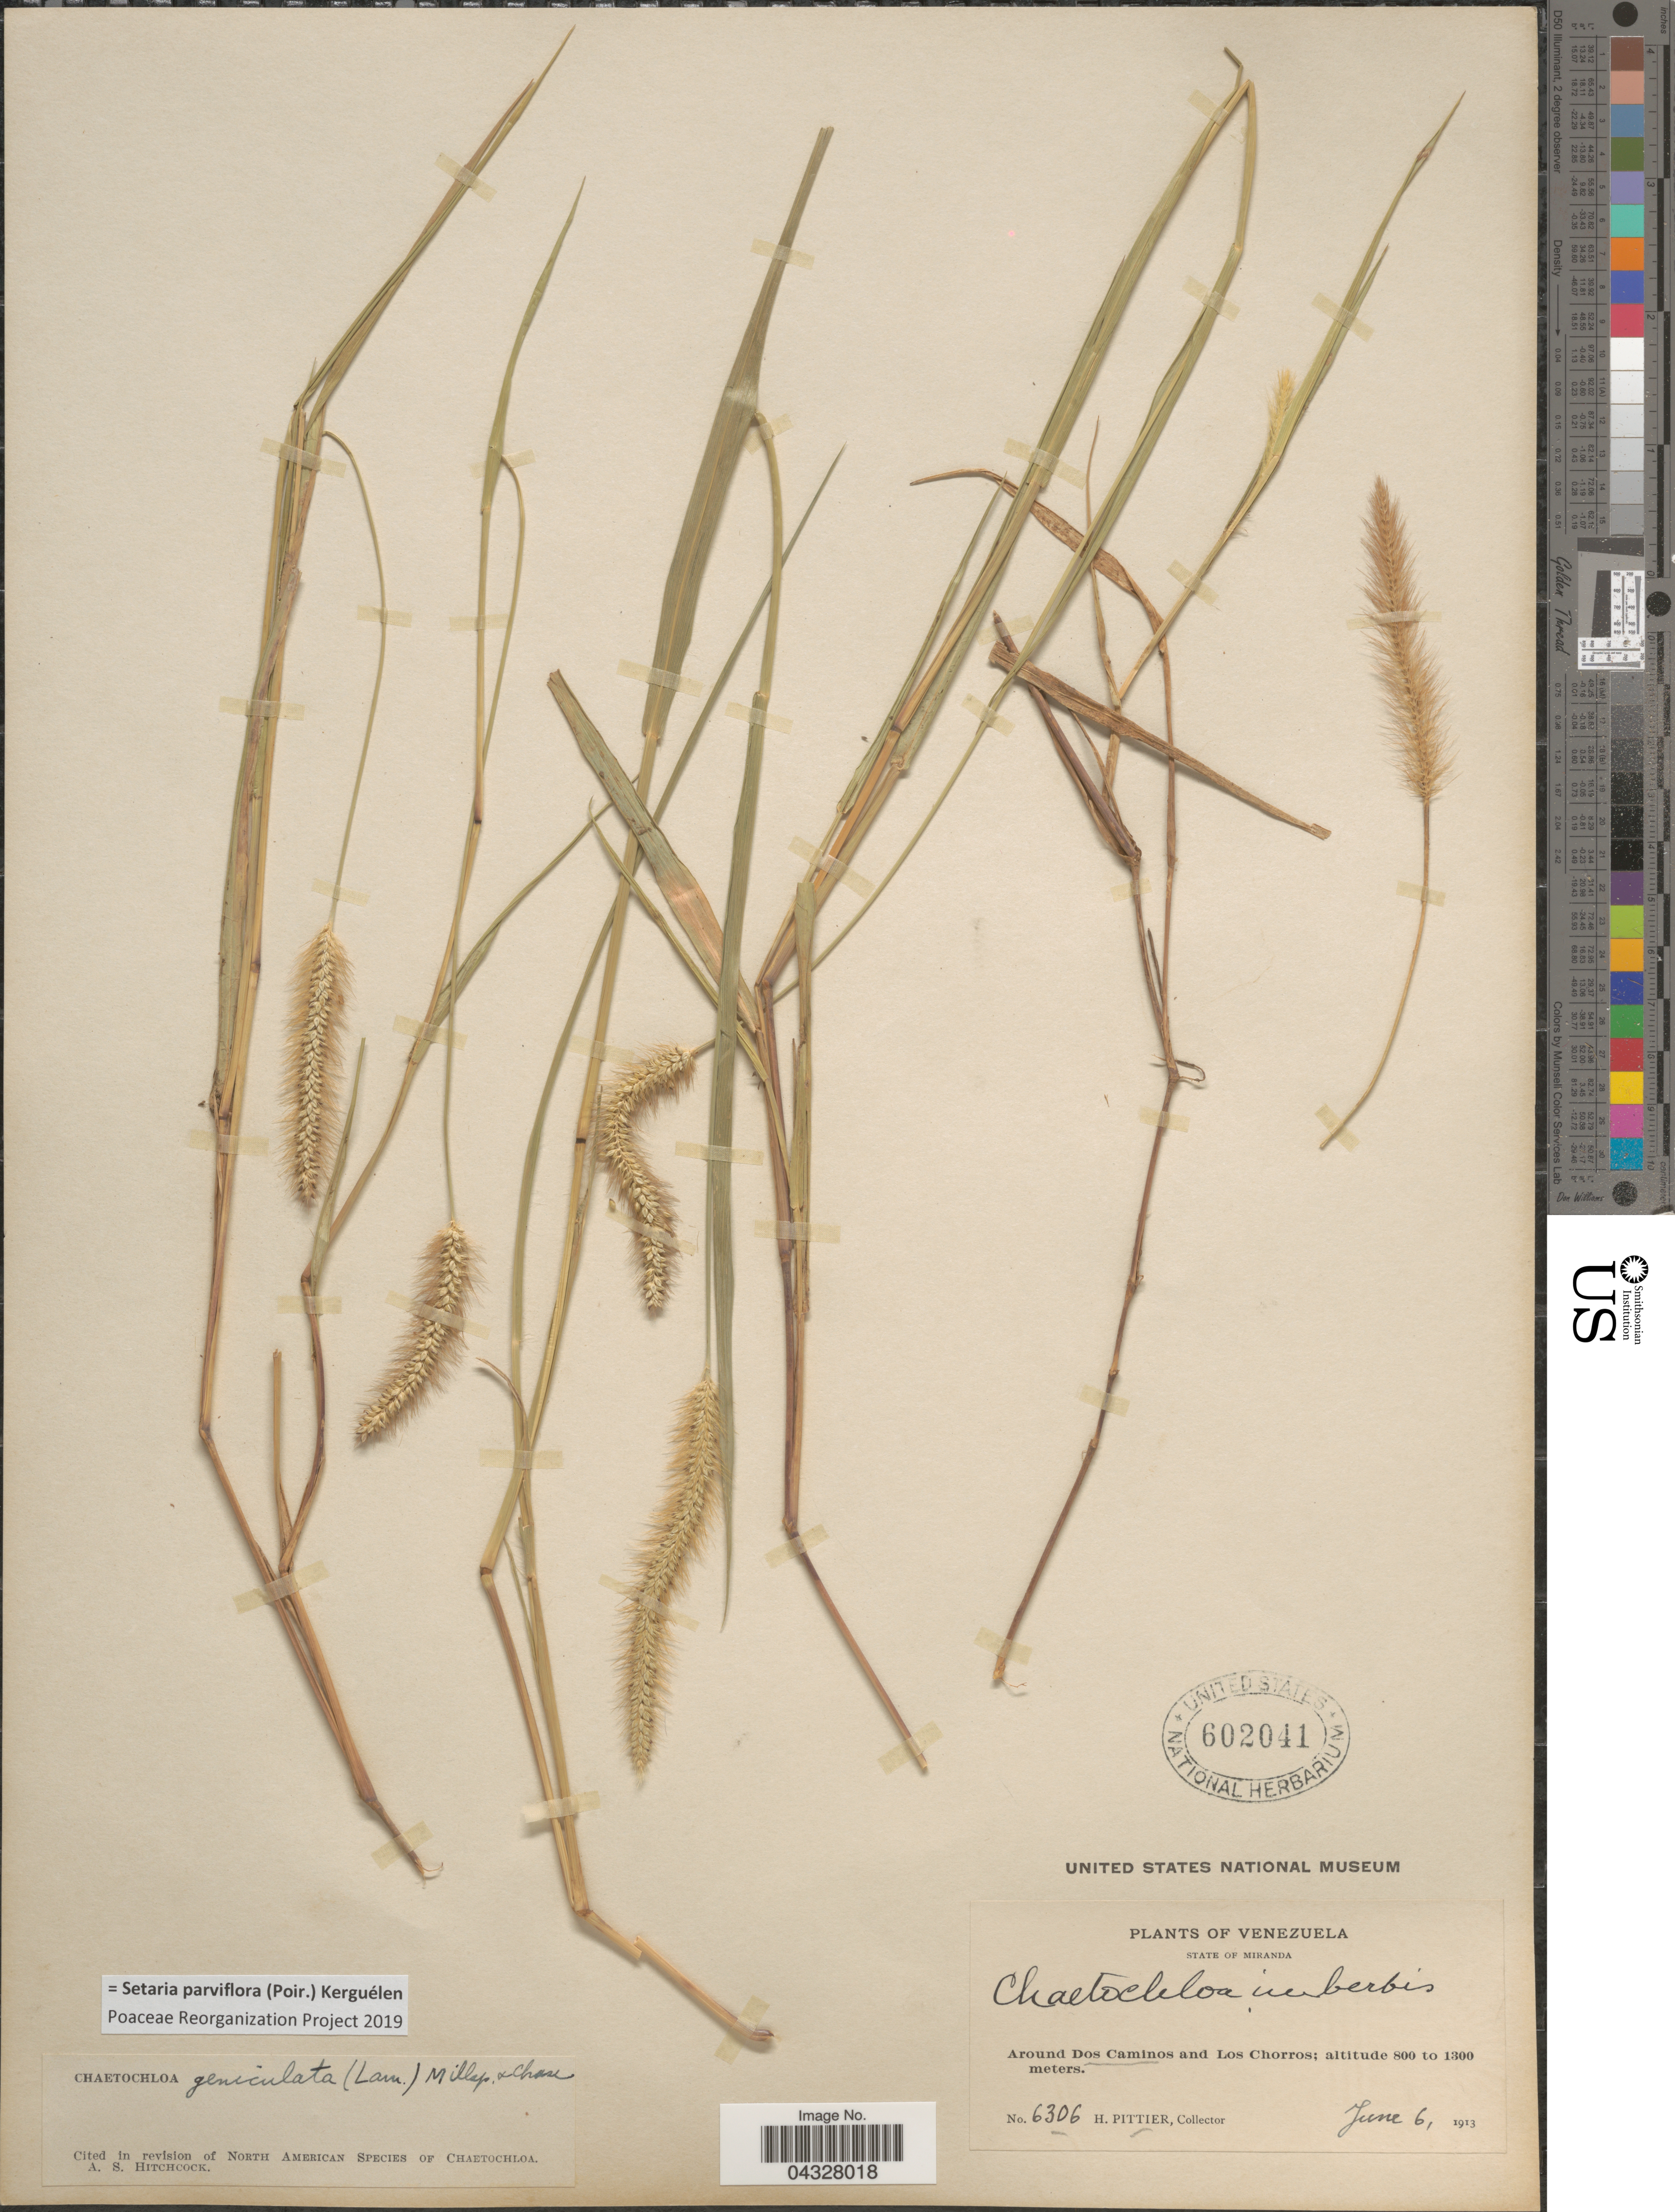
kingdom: Plantae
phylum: Tracheophyta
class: Liliopsida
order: Poales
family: Poaceae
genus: Setaria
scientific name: Setaria parviflora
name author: (Poir.) Kerguélen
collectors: H. F. Pittier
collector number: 6306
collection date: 1913-06-06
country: Venezuela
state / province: Miranda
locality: Around Dos Caminos and Los Chorros.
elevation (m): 800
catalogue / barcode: US 602041